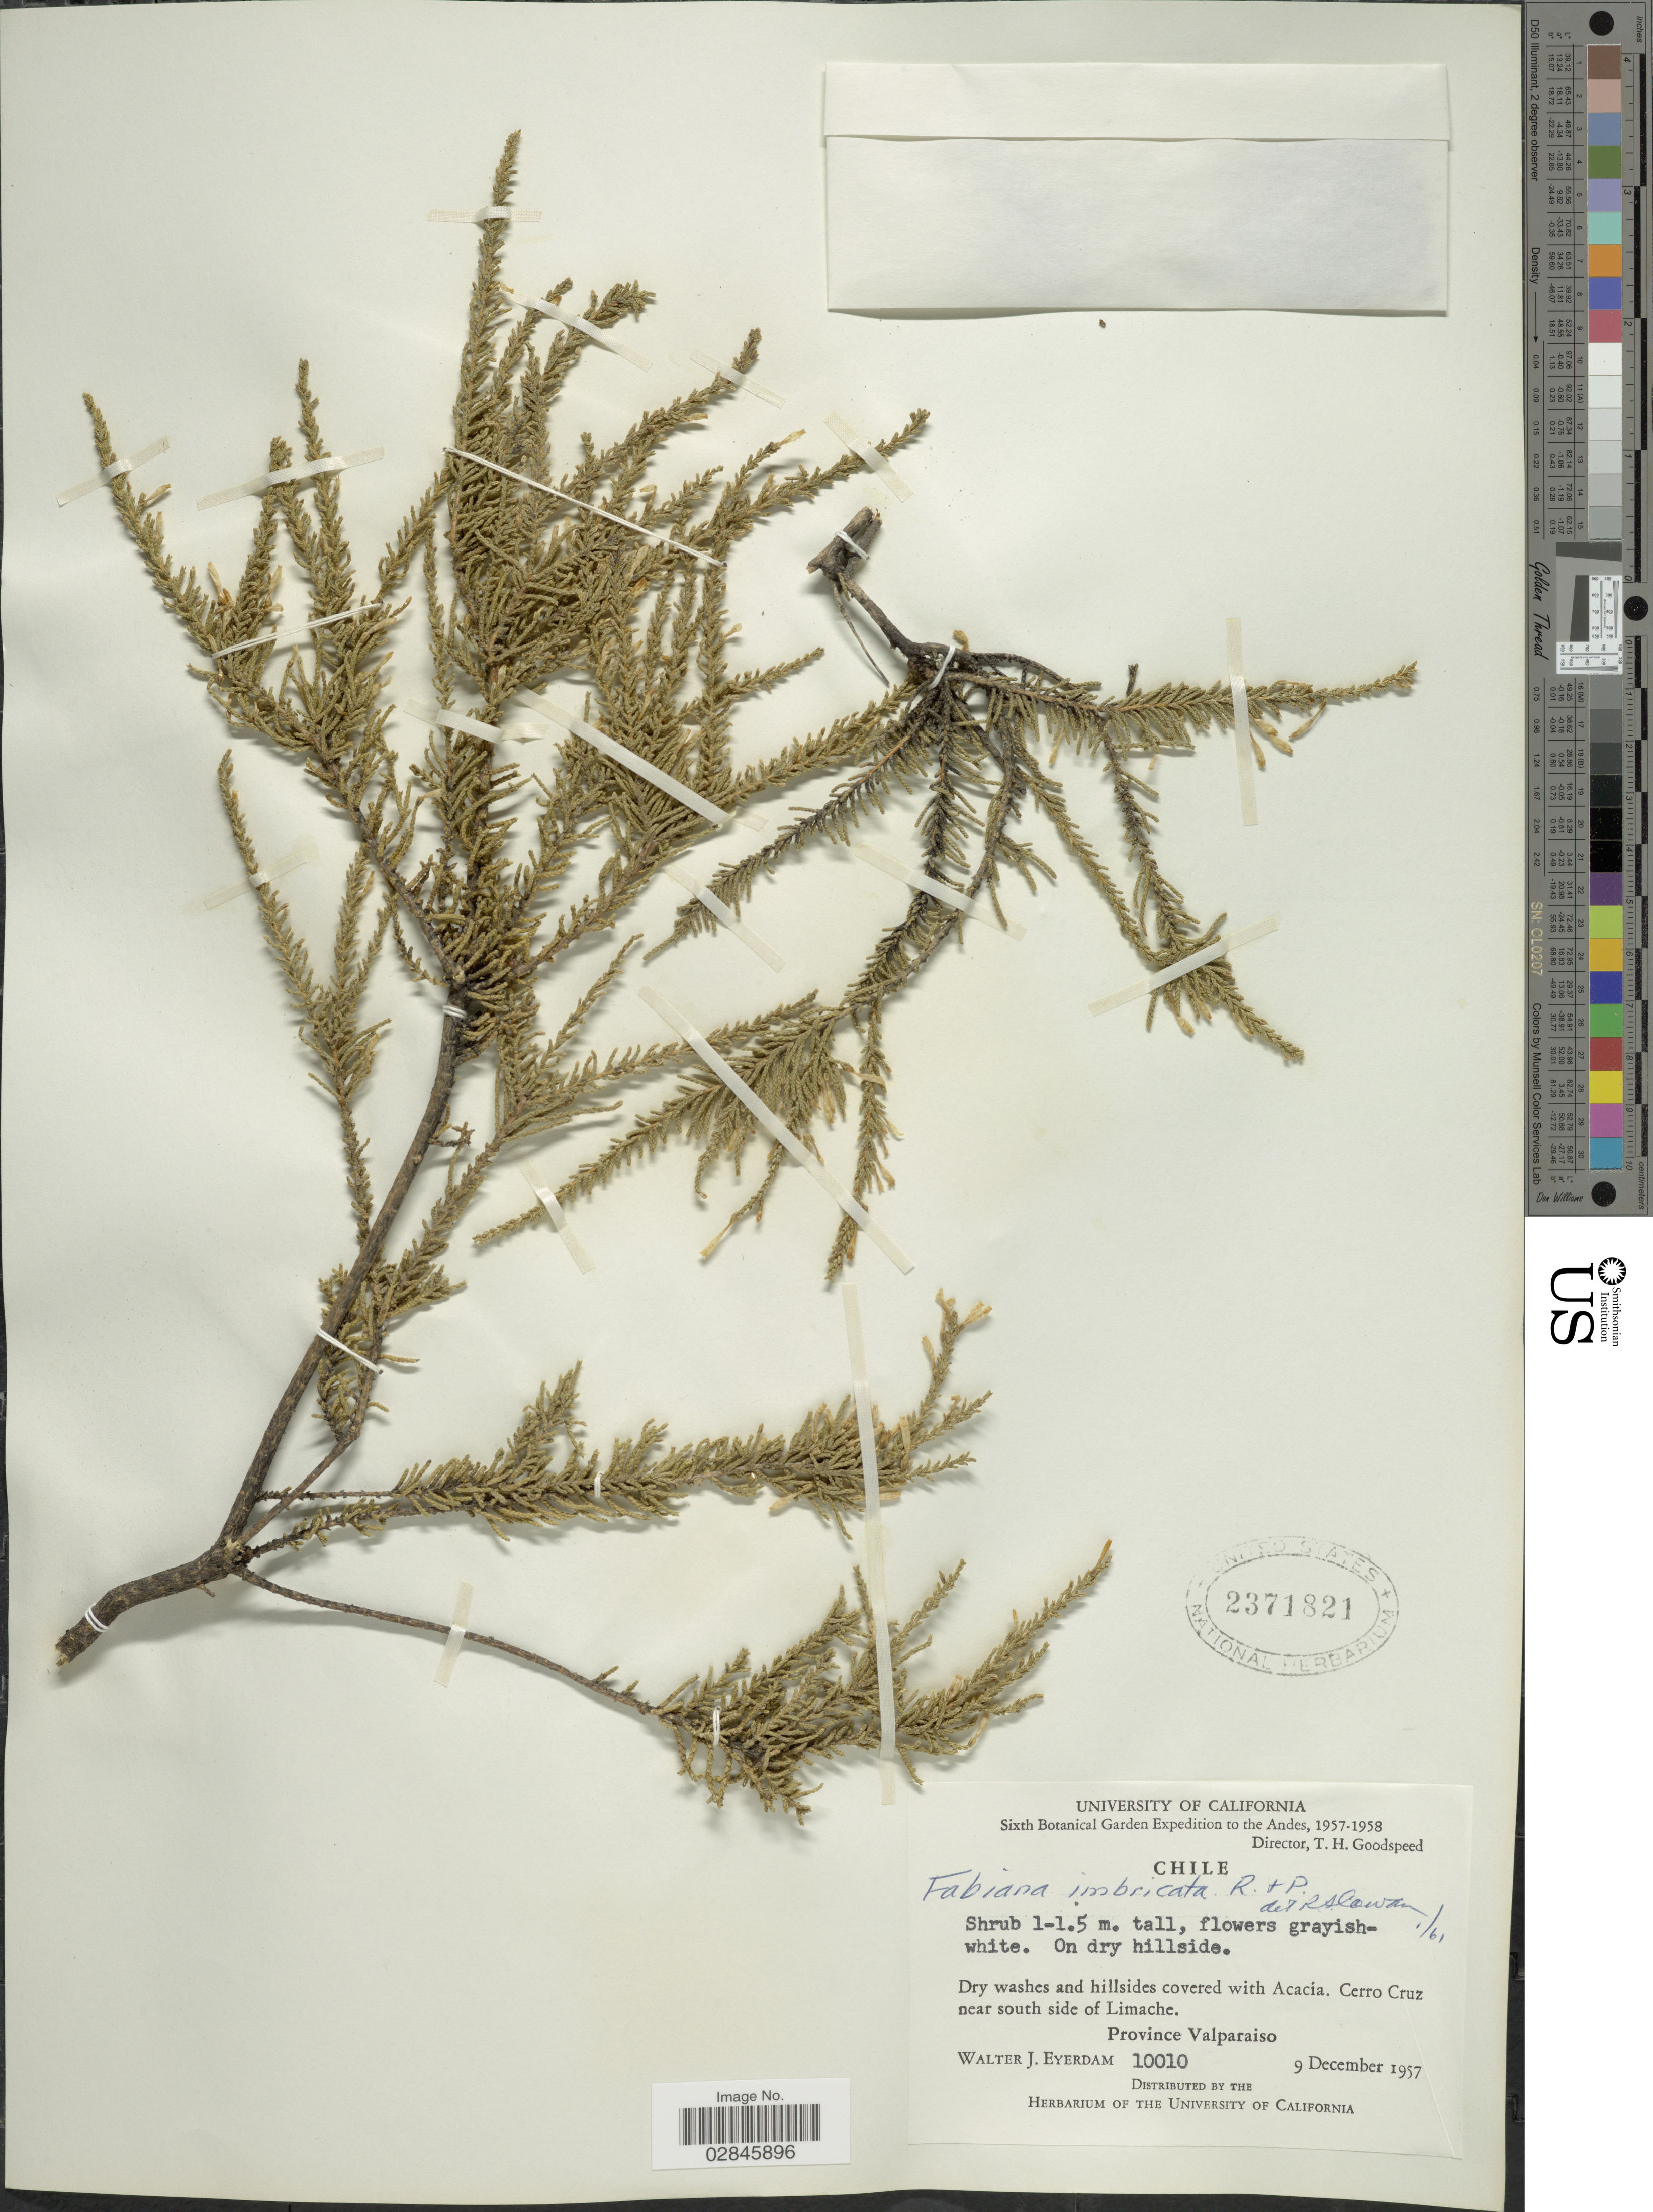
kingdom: Plantae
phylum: Tracheophyta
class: Magnoliopsida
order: Solanales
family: Solanaceae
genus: Fabiana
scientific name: Fabiana imbricata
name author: Ruiz & Pav.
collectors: W. J. Eyerdam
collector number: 10010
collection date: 1957-12-09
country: Chile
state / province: Valparaíso (V)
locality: Cerro Cruz near south side of Limache.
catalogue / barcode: US 2371821